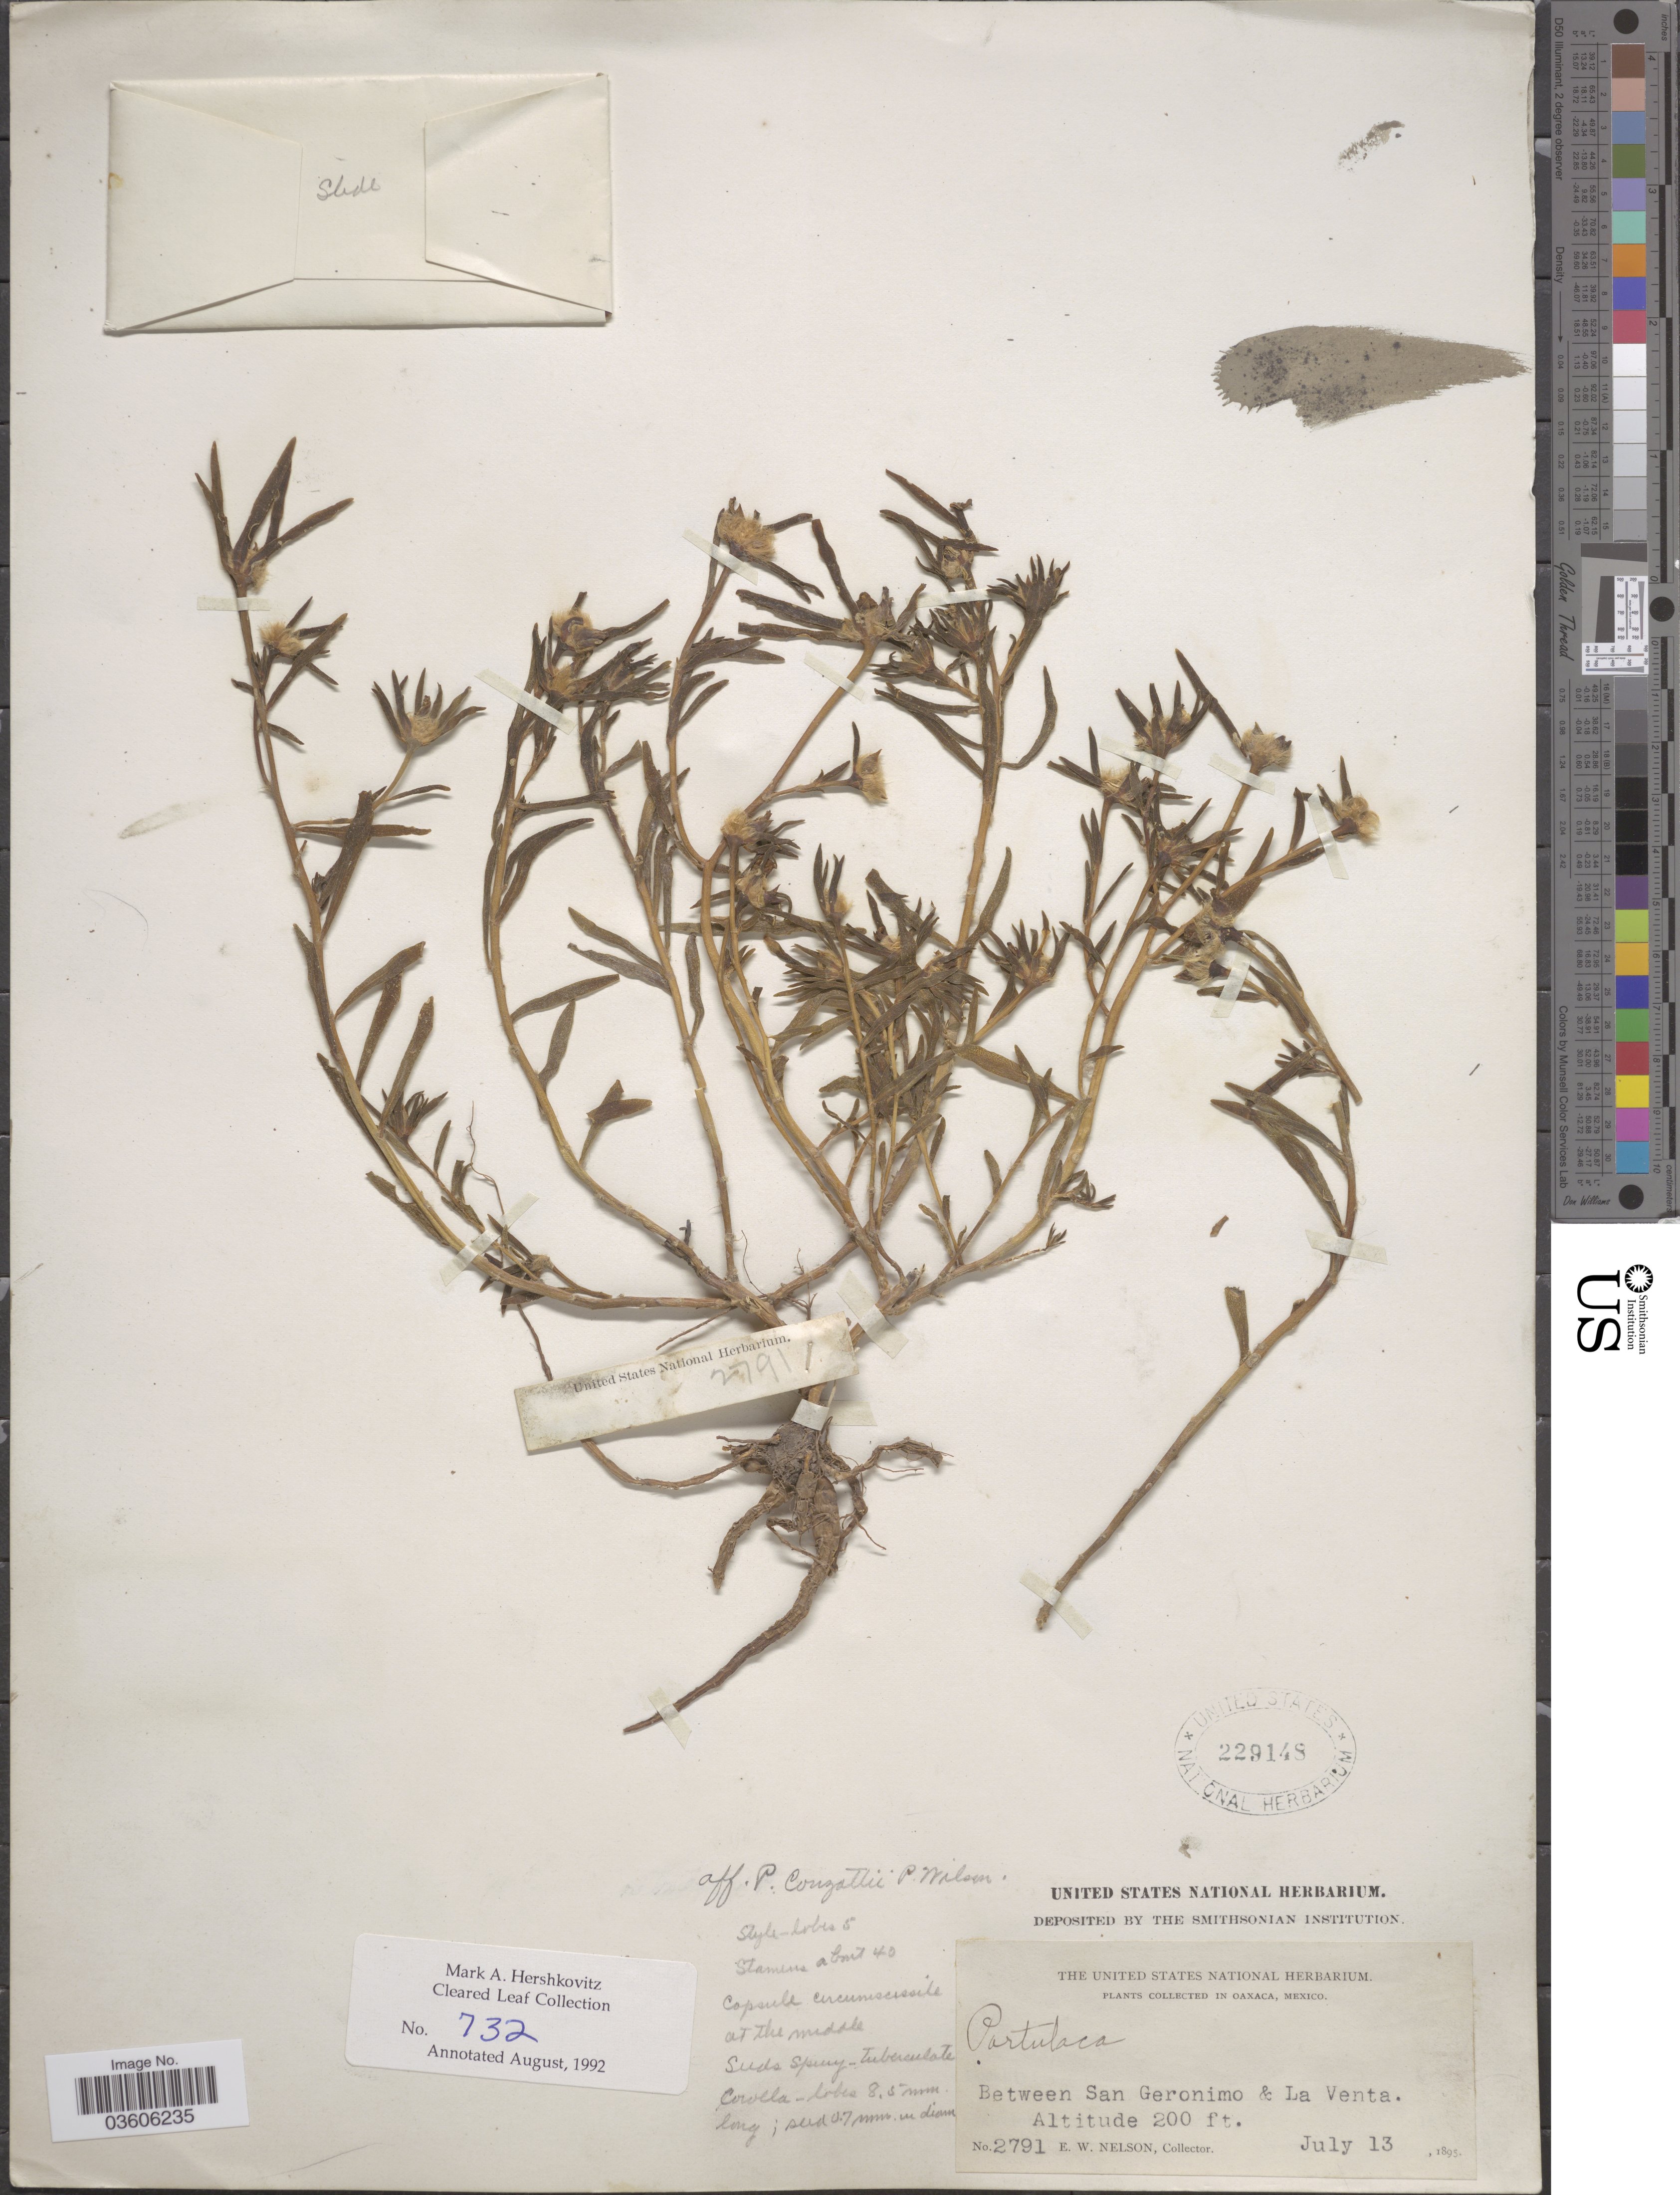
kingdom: Plantae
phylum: Tracheophyta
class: Magnoliopsida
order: Caryophyllales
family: Portulacaceae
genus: Portulaca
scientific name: Portulaca conzattii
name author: P. Wilson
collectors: E. W. Nelson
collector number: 2791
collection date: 1895-07-13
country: Mexico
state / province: Oaxaca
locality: Between San Geronimo & La Venta.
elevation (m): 61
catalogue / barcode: US 229148